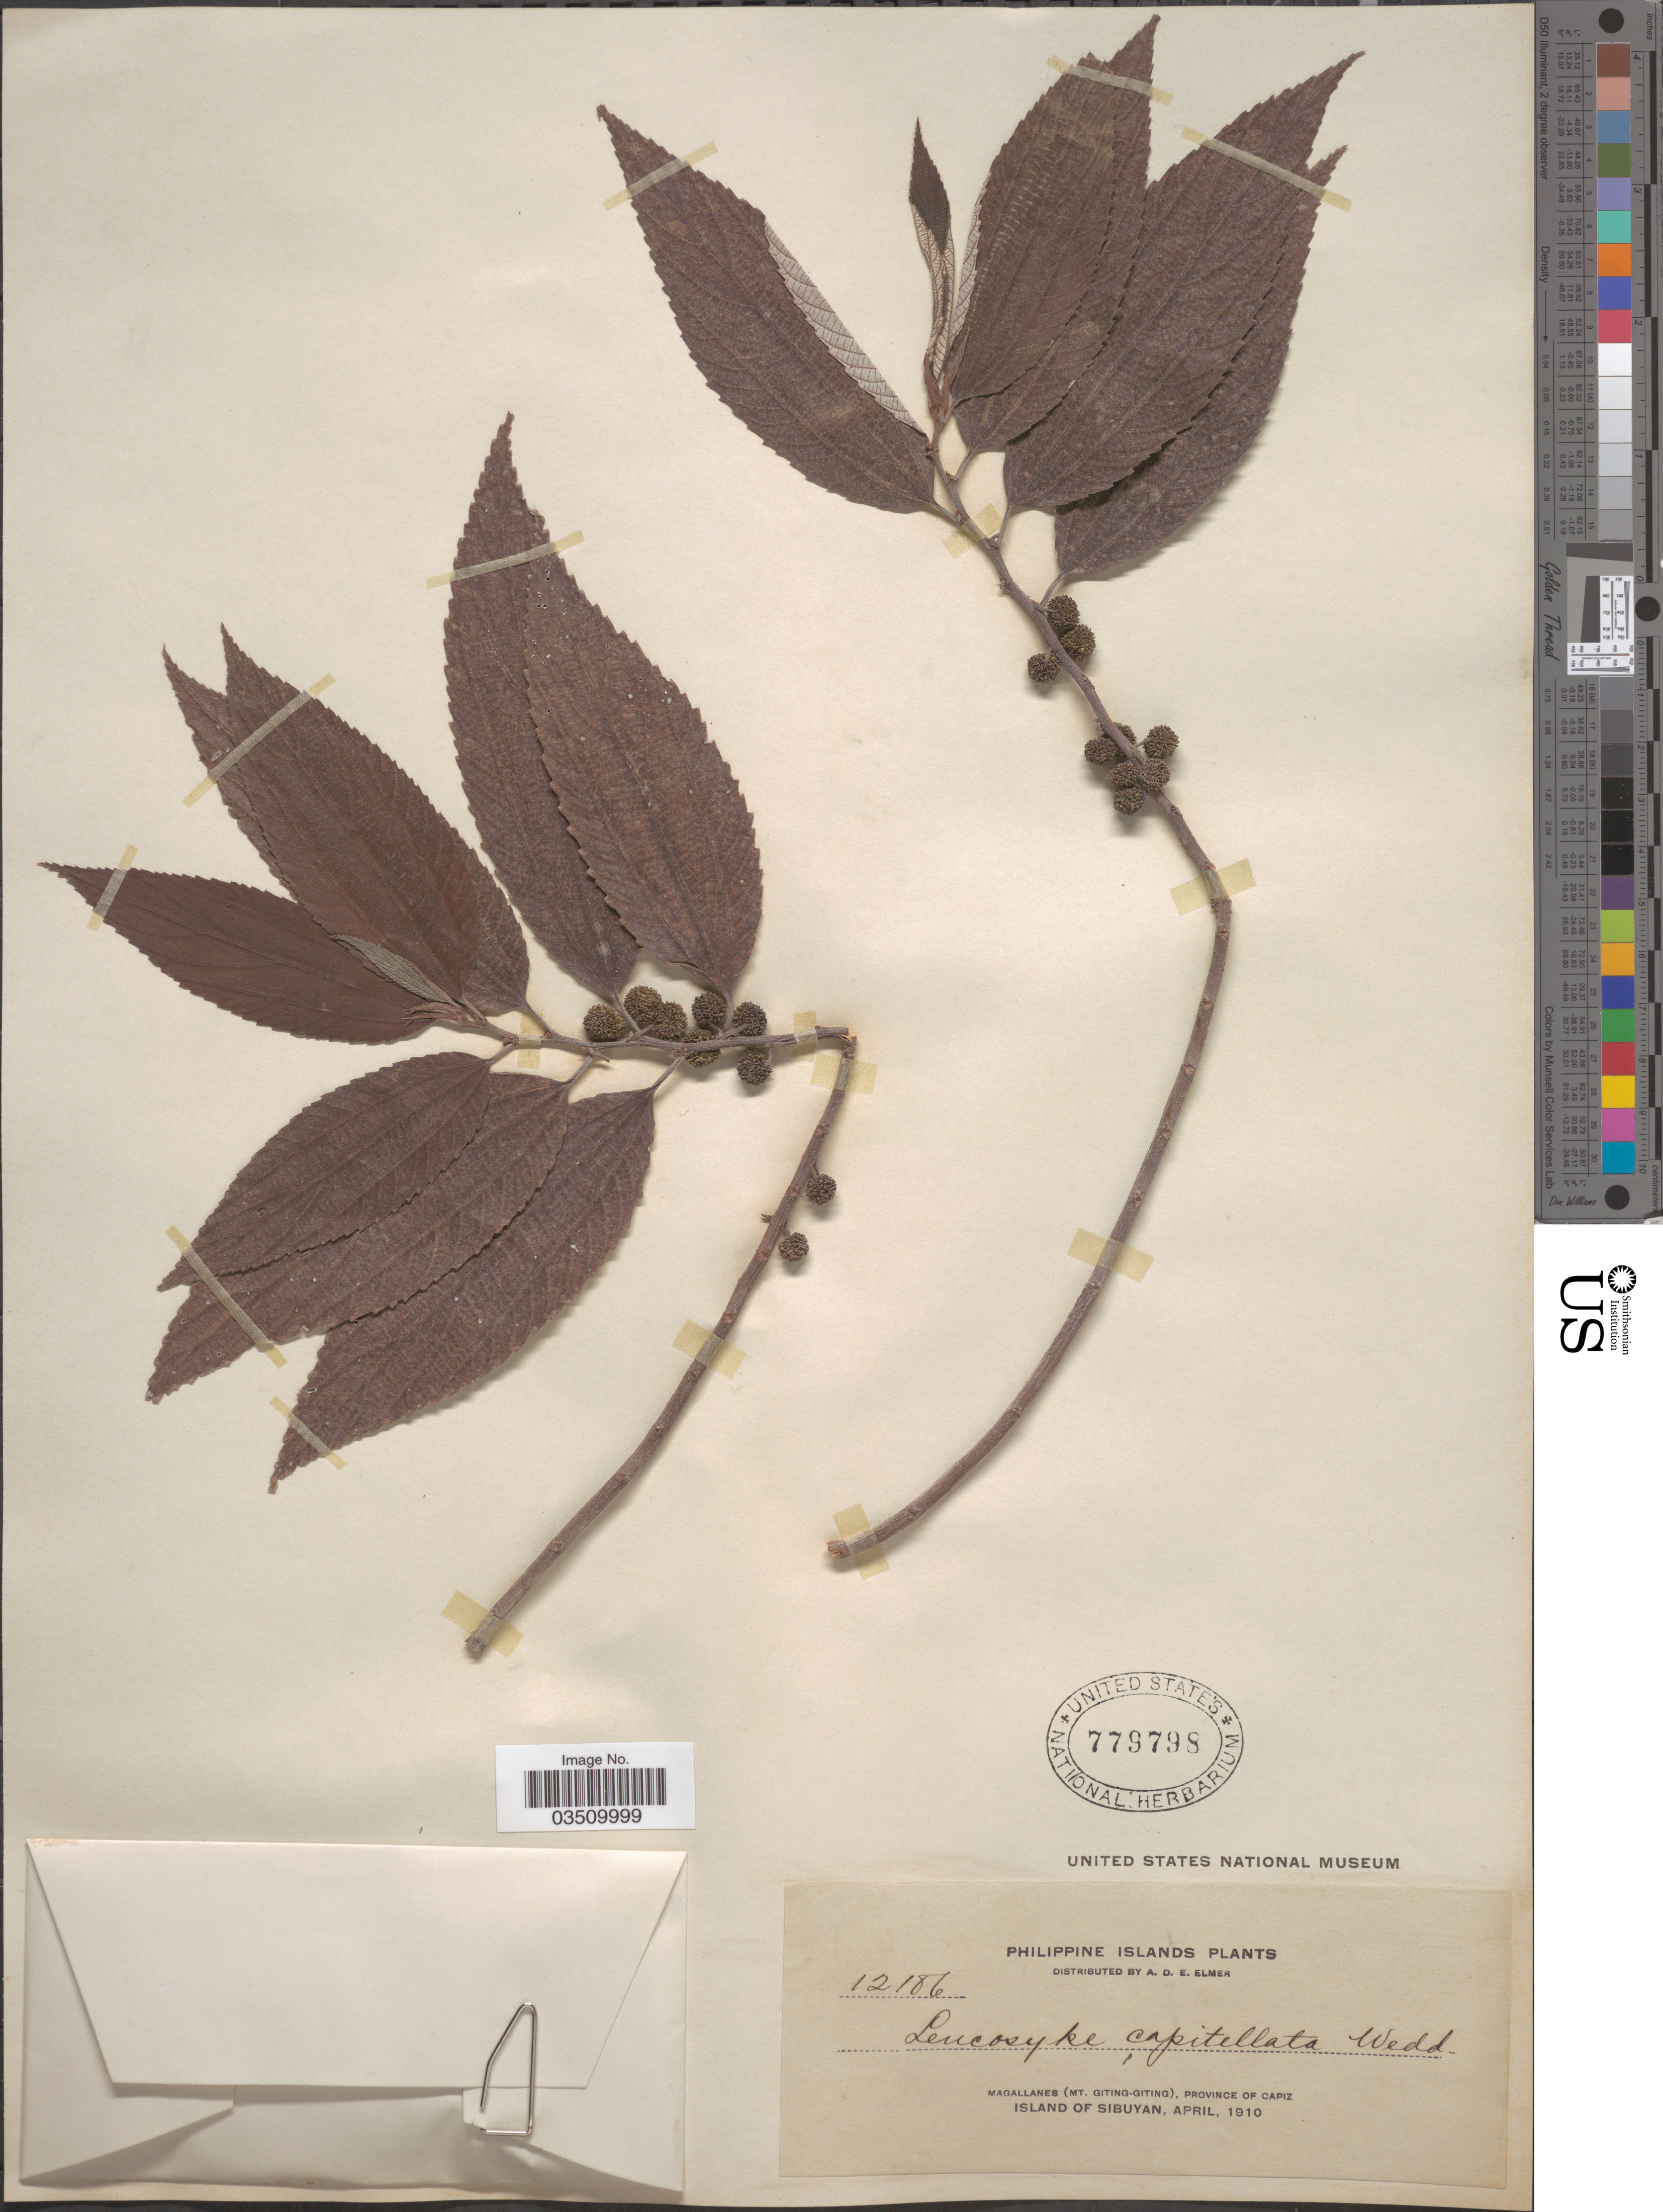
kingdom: Plantae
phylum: Tracheophyta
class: Magnoliopsida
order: Rosales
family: Urticaceae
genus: Leucosyke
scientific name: Leucosyke capitellata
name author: (Poir.) Wedd.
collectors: A. D. E. Elmer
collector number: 12186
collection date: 1910-04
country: Philippines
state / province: Western Visayas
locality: Philippine Islands. Magallanes (Mt. Giting- Giting), Province of Capiz. Island of Sibuyan.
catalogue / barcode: US 779798